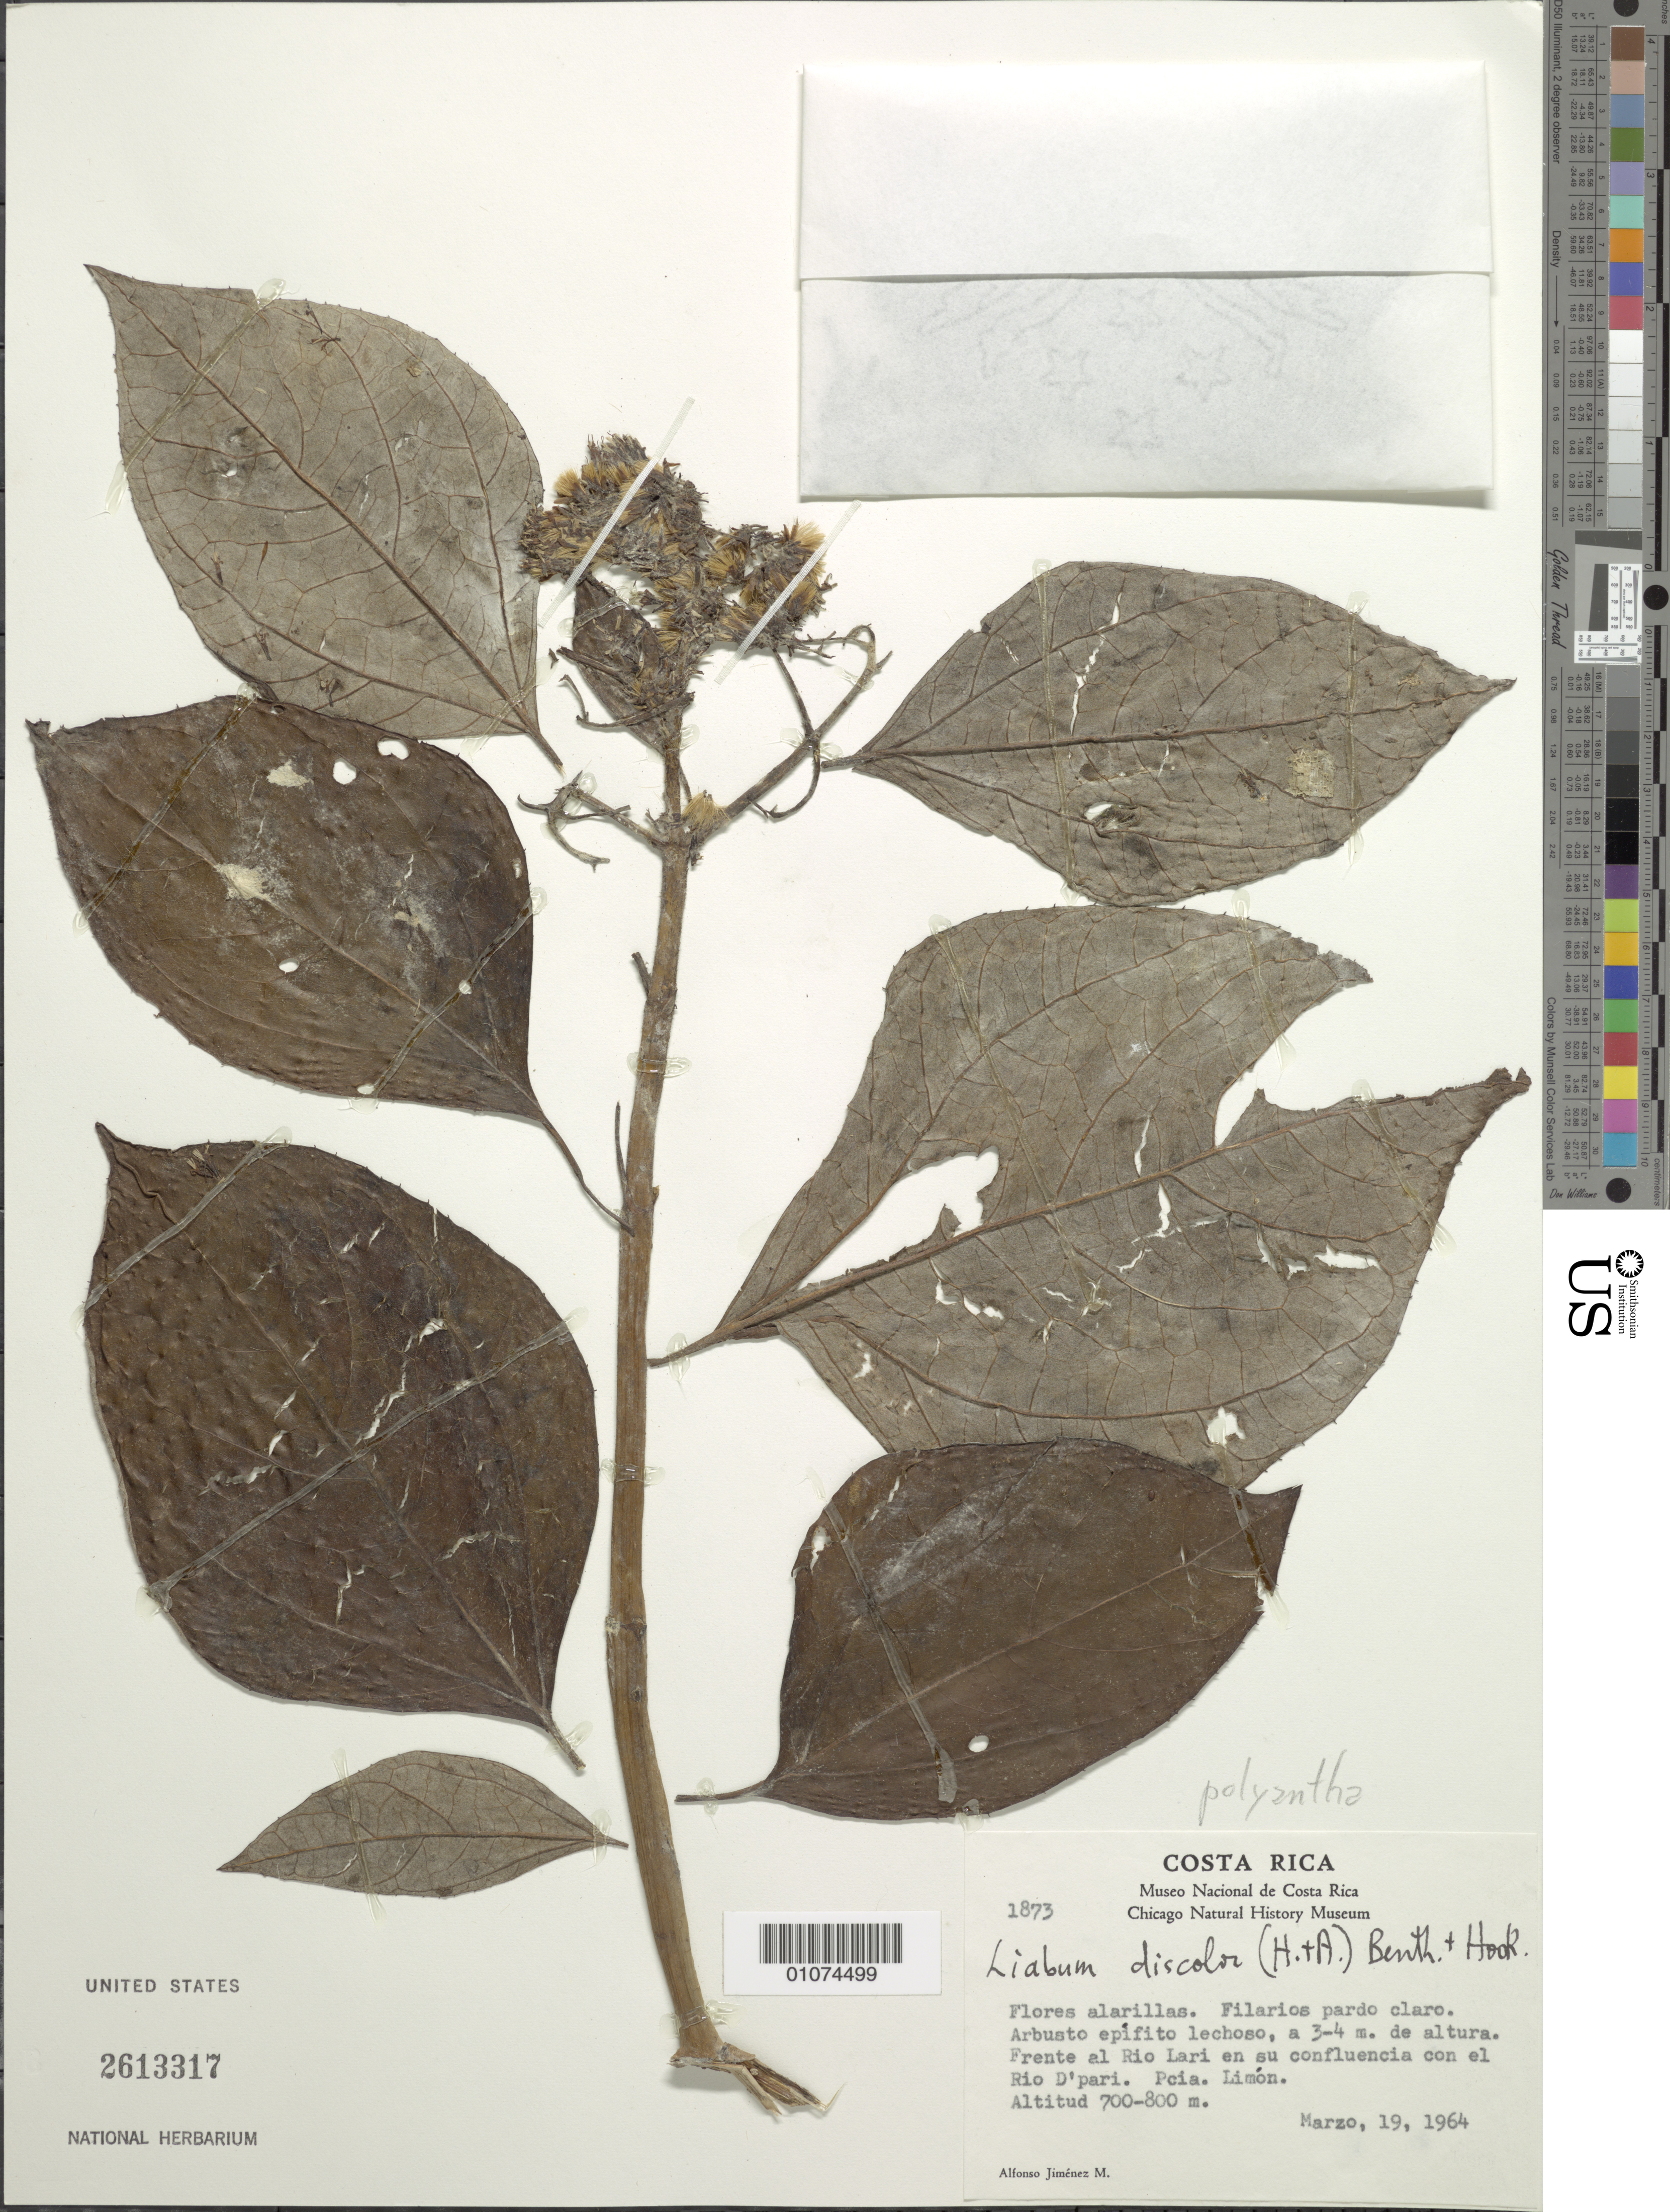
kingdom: Plantae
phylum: Tracheophyta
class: Magnoliopsida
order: Asterales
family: Asteraceae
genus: Sinclairia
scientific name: Sinclairia polyantha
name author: (Klatt) Rydb.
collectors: A. Jimenez M.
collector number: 1873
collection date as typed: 19 March 1964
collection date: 1964-03-19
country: Costa Rica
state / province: Limon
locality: Rio Lari en su confluencia con el Rio D'pari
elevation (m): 700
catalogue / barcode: US 2613317